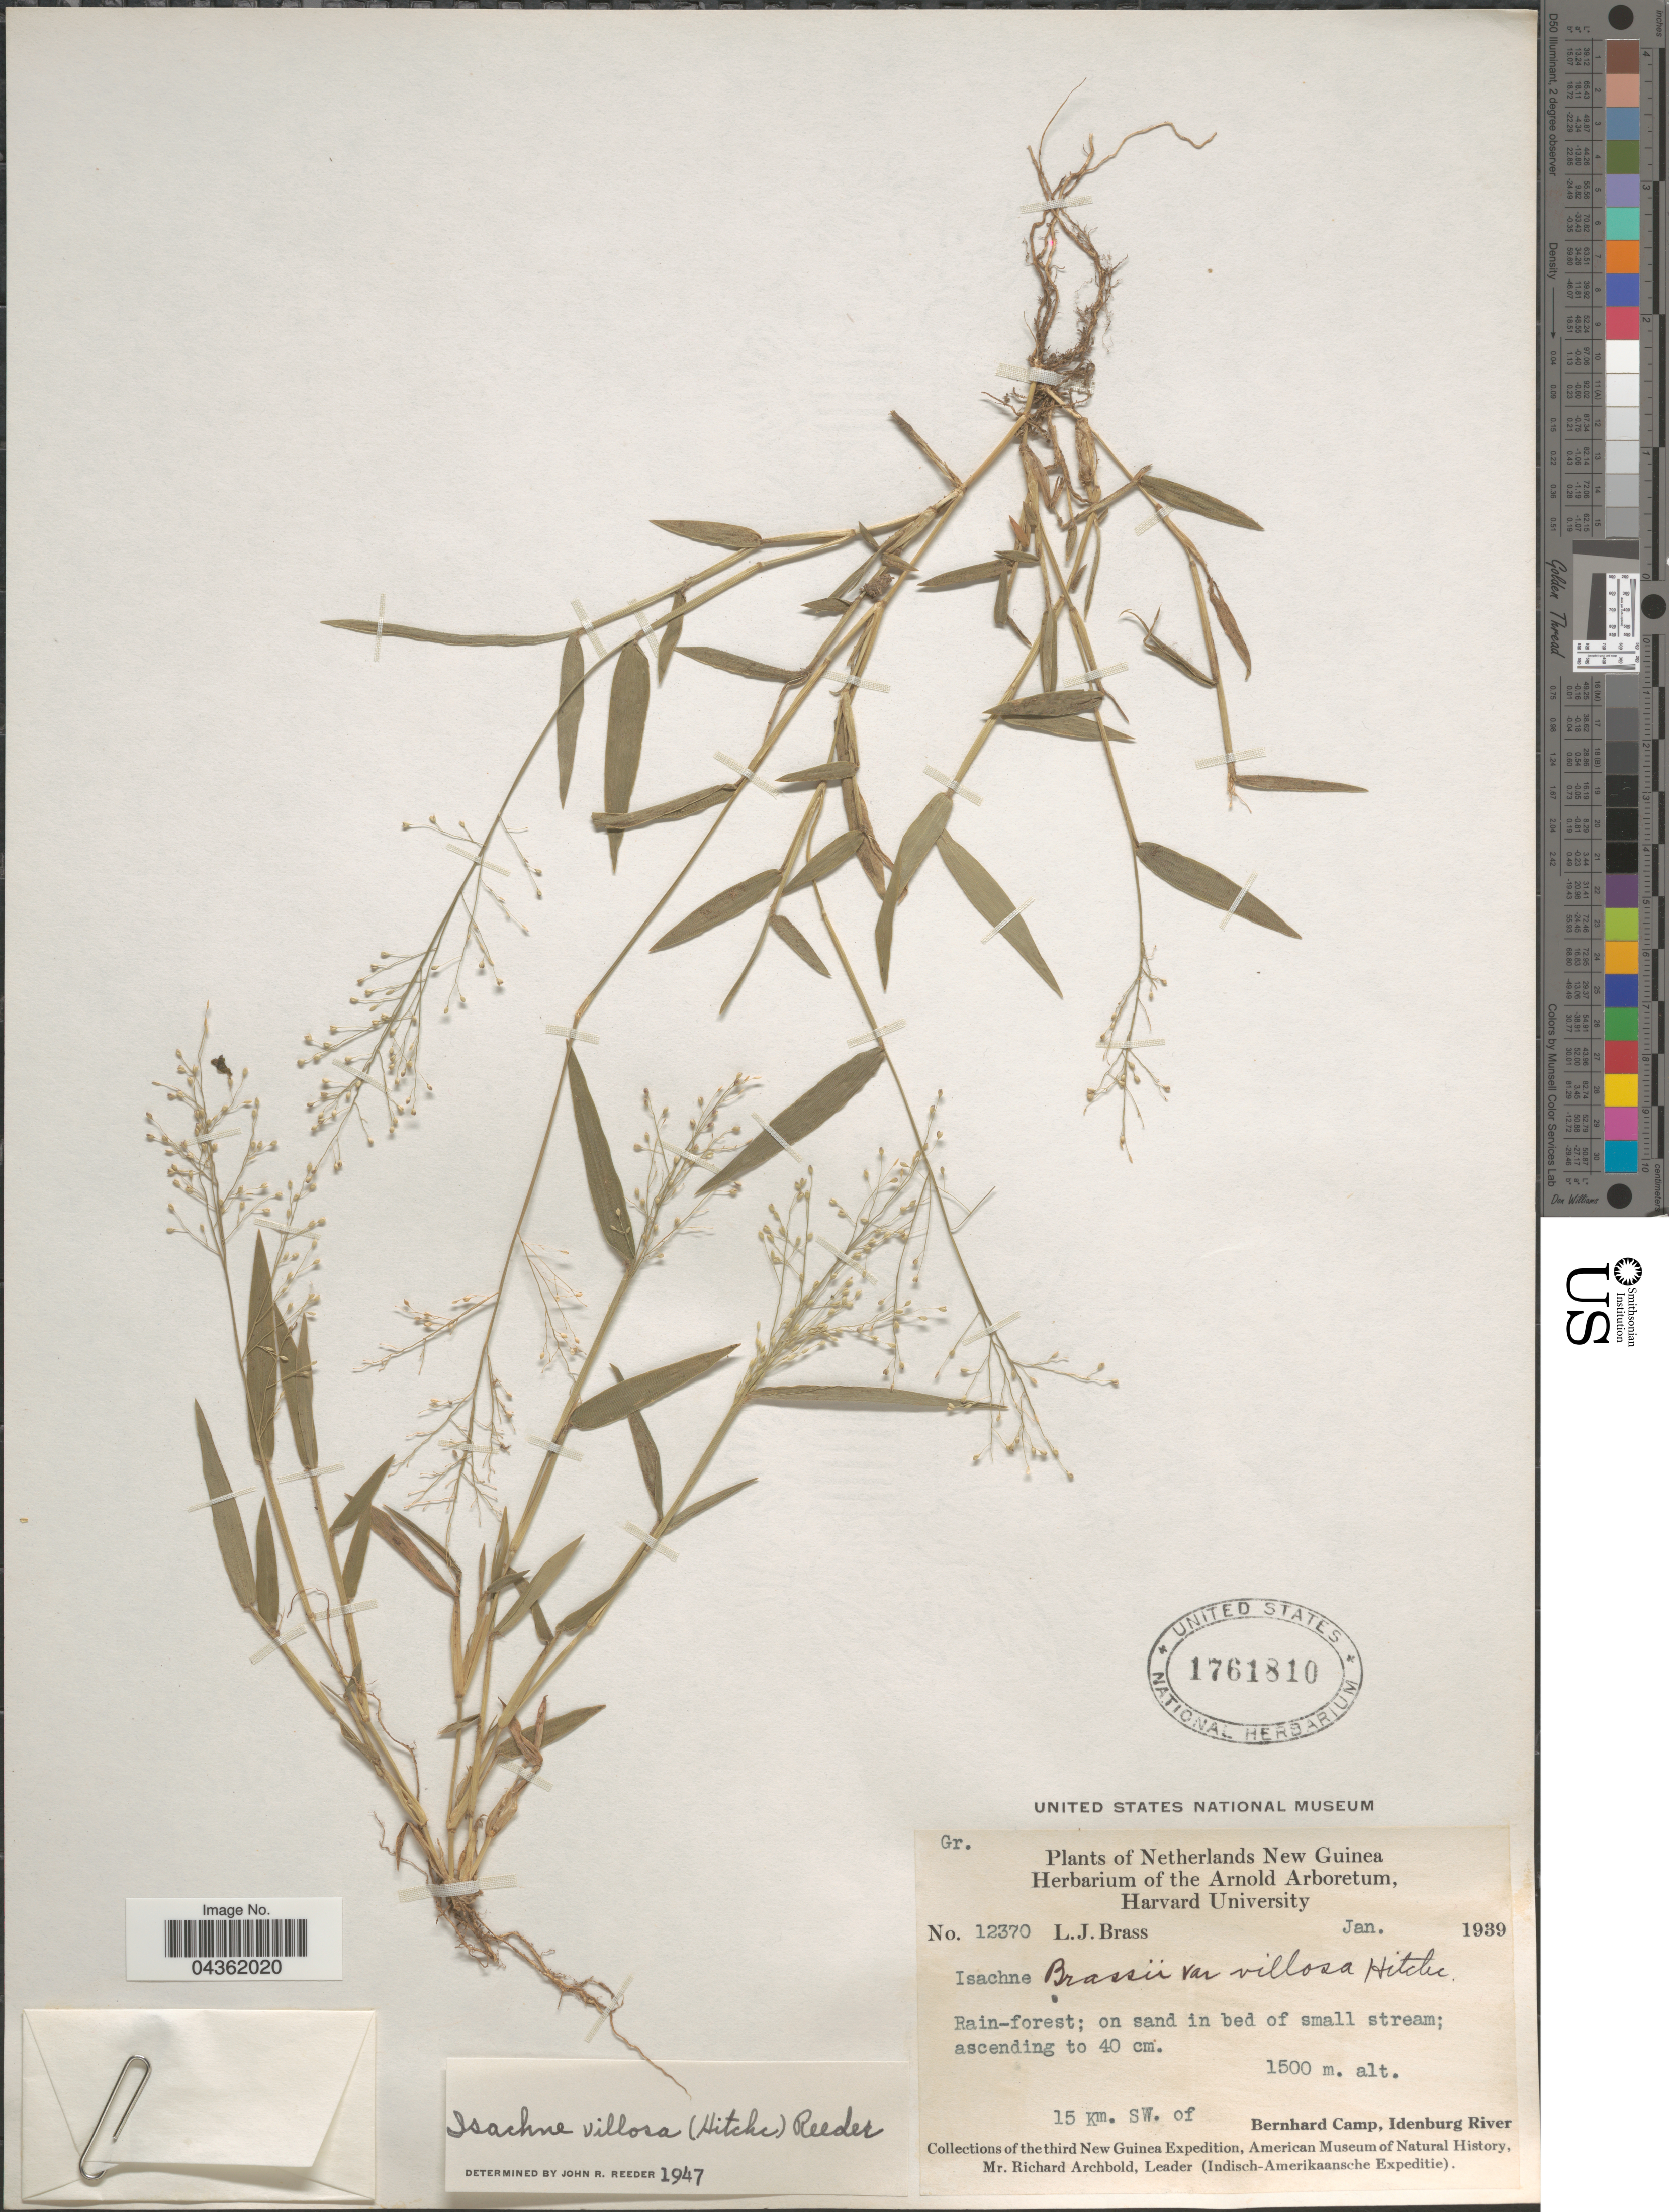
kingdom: Plantae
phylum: Tracheophyta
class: Liliopsida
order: Poales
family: Poaceae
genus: Isachne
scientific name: Isachne villosa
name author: (Hitchc.) Reeder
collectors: L. J. Brass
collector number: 12370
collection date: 1939-01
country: Indonesia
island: New Guinea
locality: Netherlands New Guinea. 15 Km. SW. of Bernhard Camp, Idenburg River. Third New Guinea Expedition (Indisch-Amerikaansche Expeditie).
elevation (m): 1500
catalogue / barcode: US 1761810